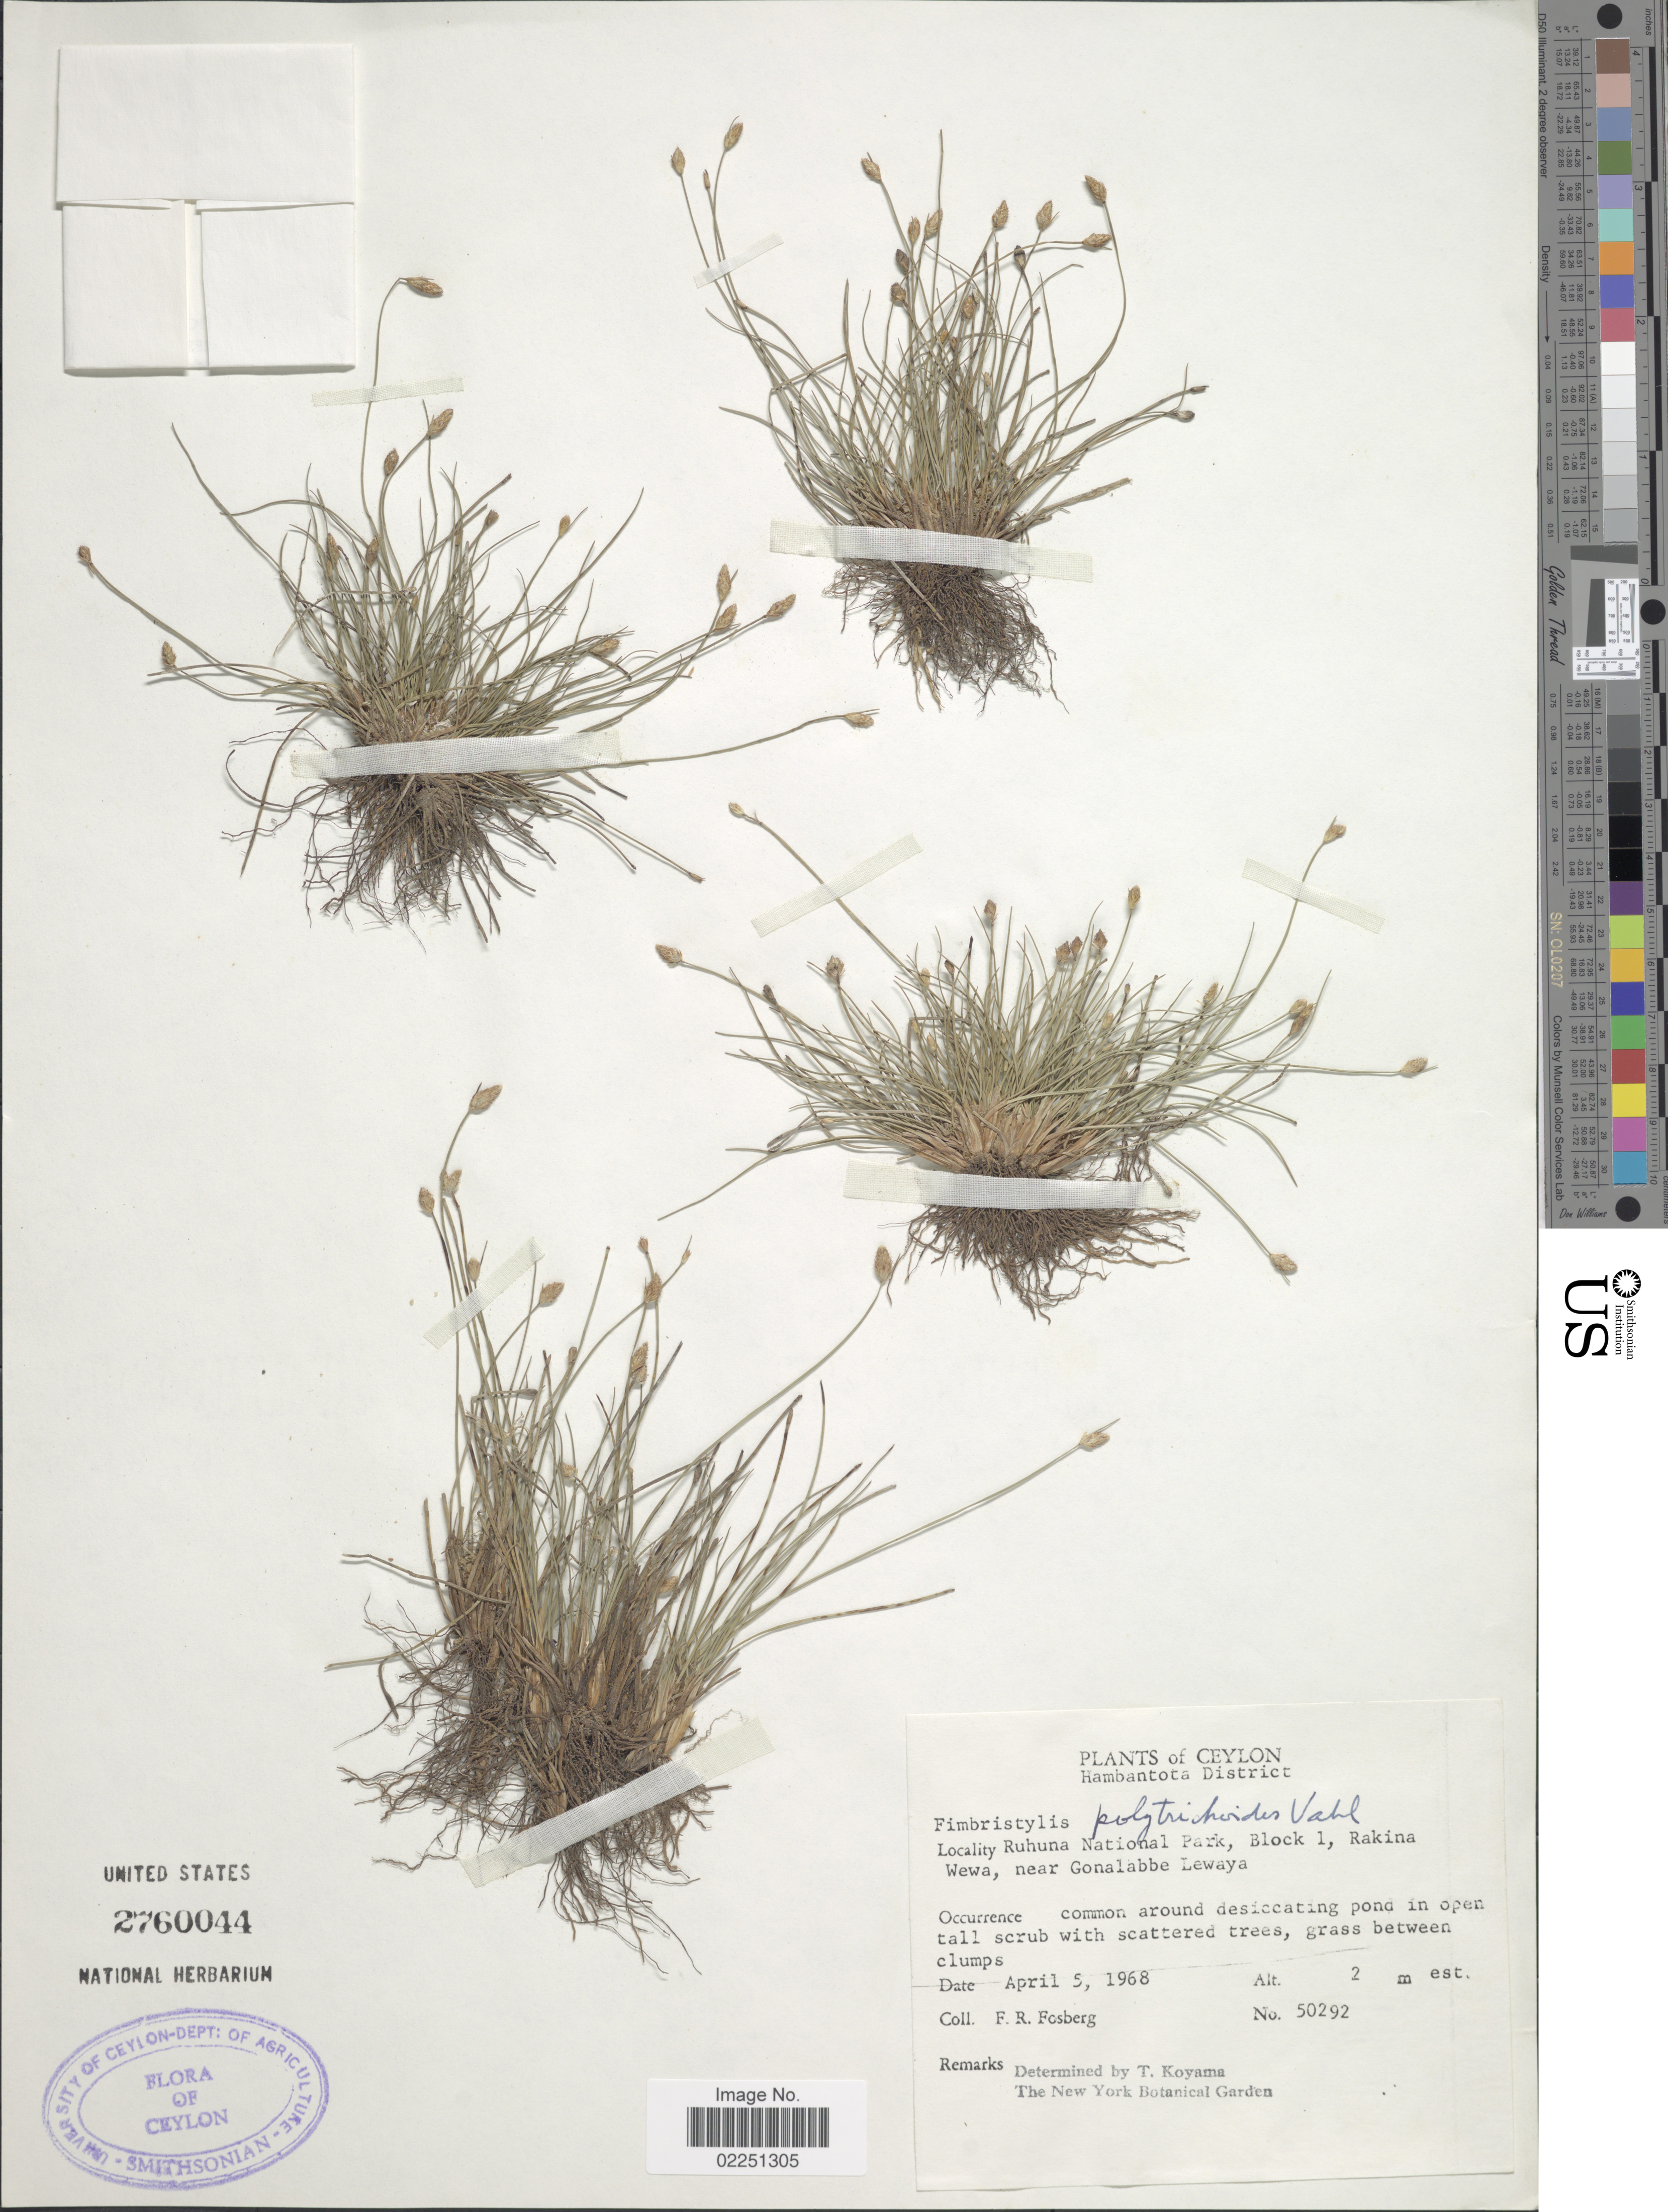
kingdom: Plantae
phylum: Tracheophyta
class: Liliopsida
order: Poales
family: Cyperaceae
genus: Fimbristylis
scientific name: Fimbristylis polytrichoides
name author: (Retz.) Vahl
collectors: F. R. Fosberg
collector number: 50292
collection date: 1968-04-05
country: Sri Lanka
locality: Ceylon. Hambantota District, Ruhuna National Park, Block 1, Rakina Wewa, near Gonalabbe Lewaya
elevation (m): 2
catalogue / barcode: US 2760044